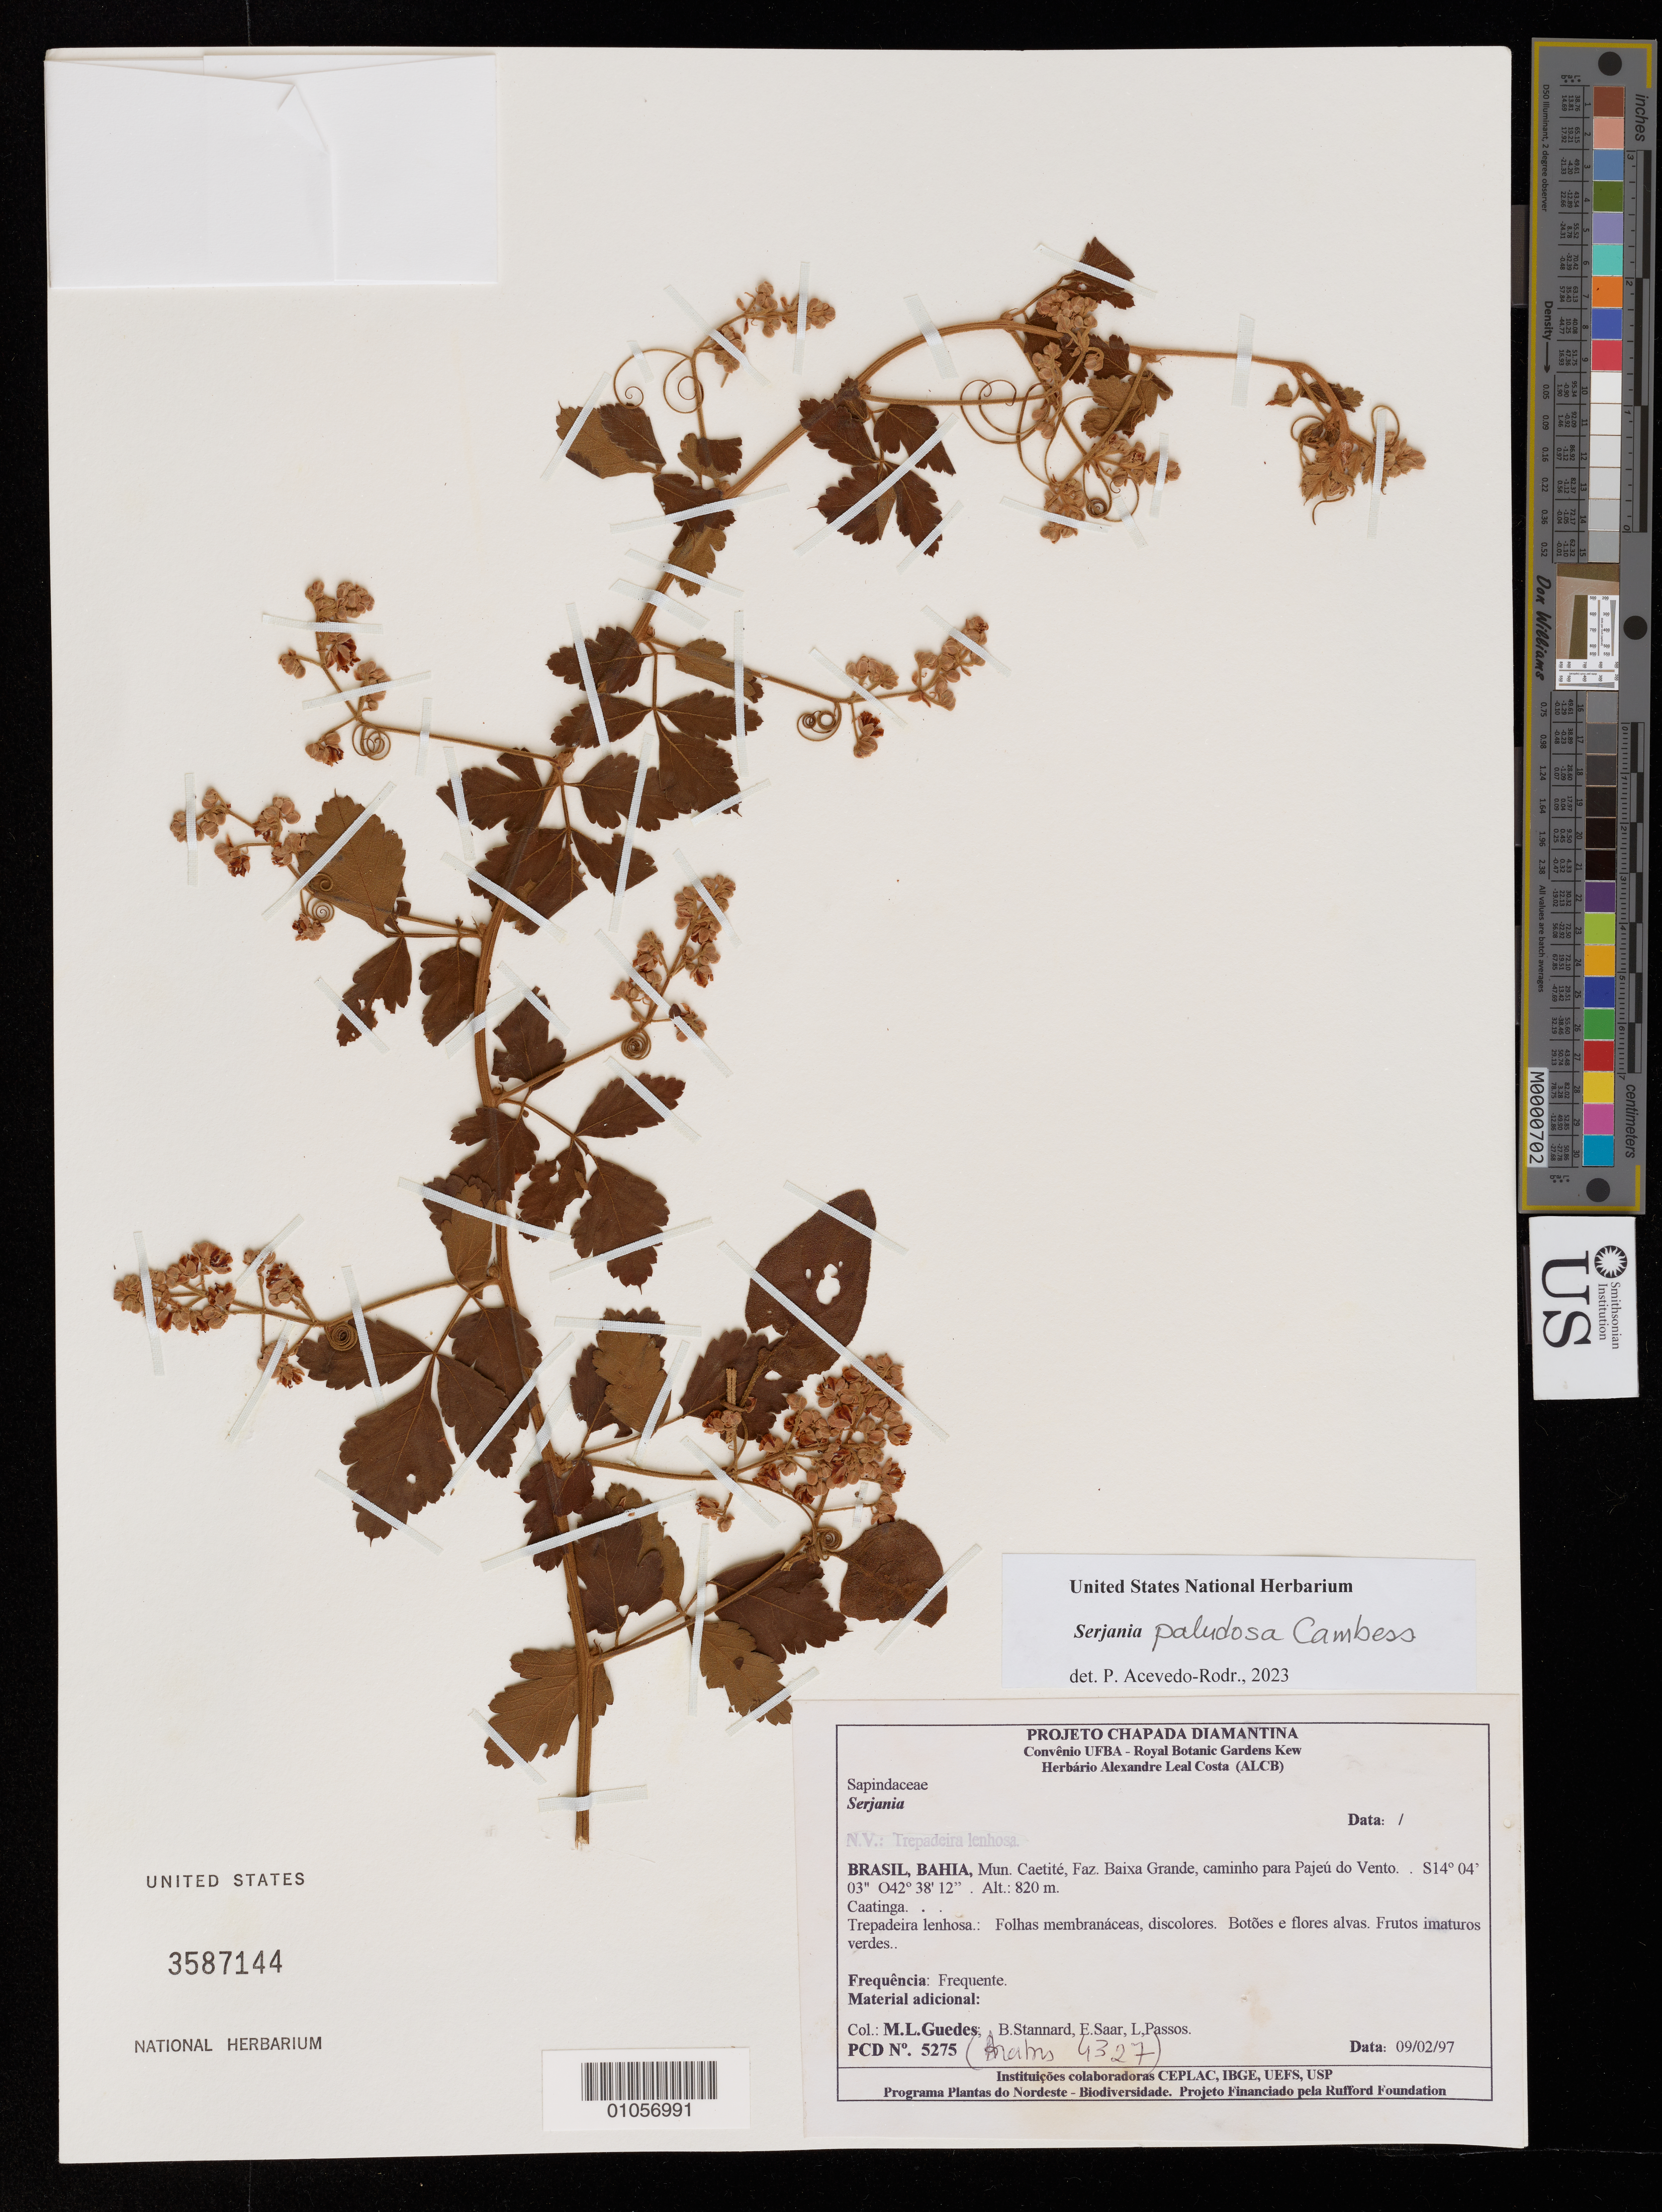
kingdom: Plantae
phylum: Tracheophyta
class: Magnoliopsida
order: Sapindales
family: Sapindaceae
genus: Serjania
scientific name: Serjania paludosa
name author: Cambess.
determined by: Acevedo-Rodriguez, P., (US), Smithsonian Institution - National Museum of Natural History (UNITED STATES)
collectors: M. L. Guedes, B. L. Stannard, E. Saar & L. Passos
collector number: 5275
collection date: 1997-02-09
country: Brazil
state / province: Bahia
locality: Mun. Caetité, Fazenda Baixa Grande, caminho para Pajeú do Vento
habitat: Caatinga. Frequente.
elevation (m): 820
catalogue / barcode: US 3587144